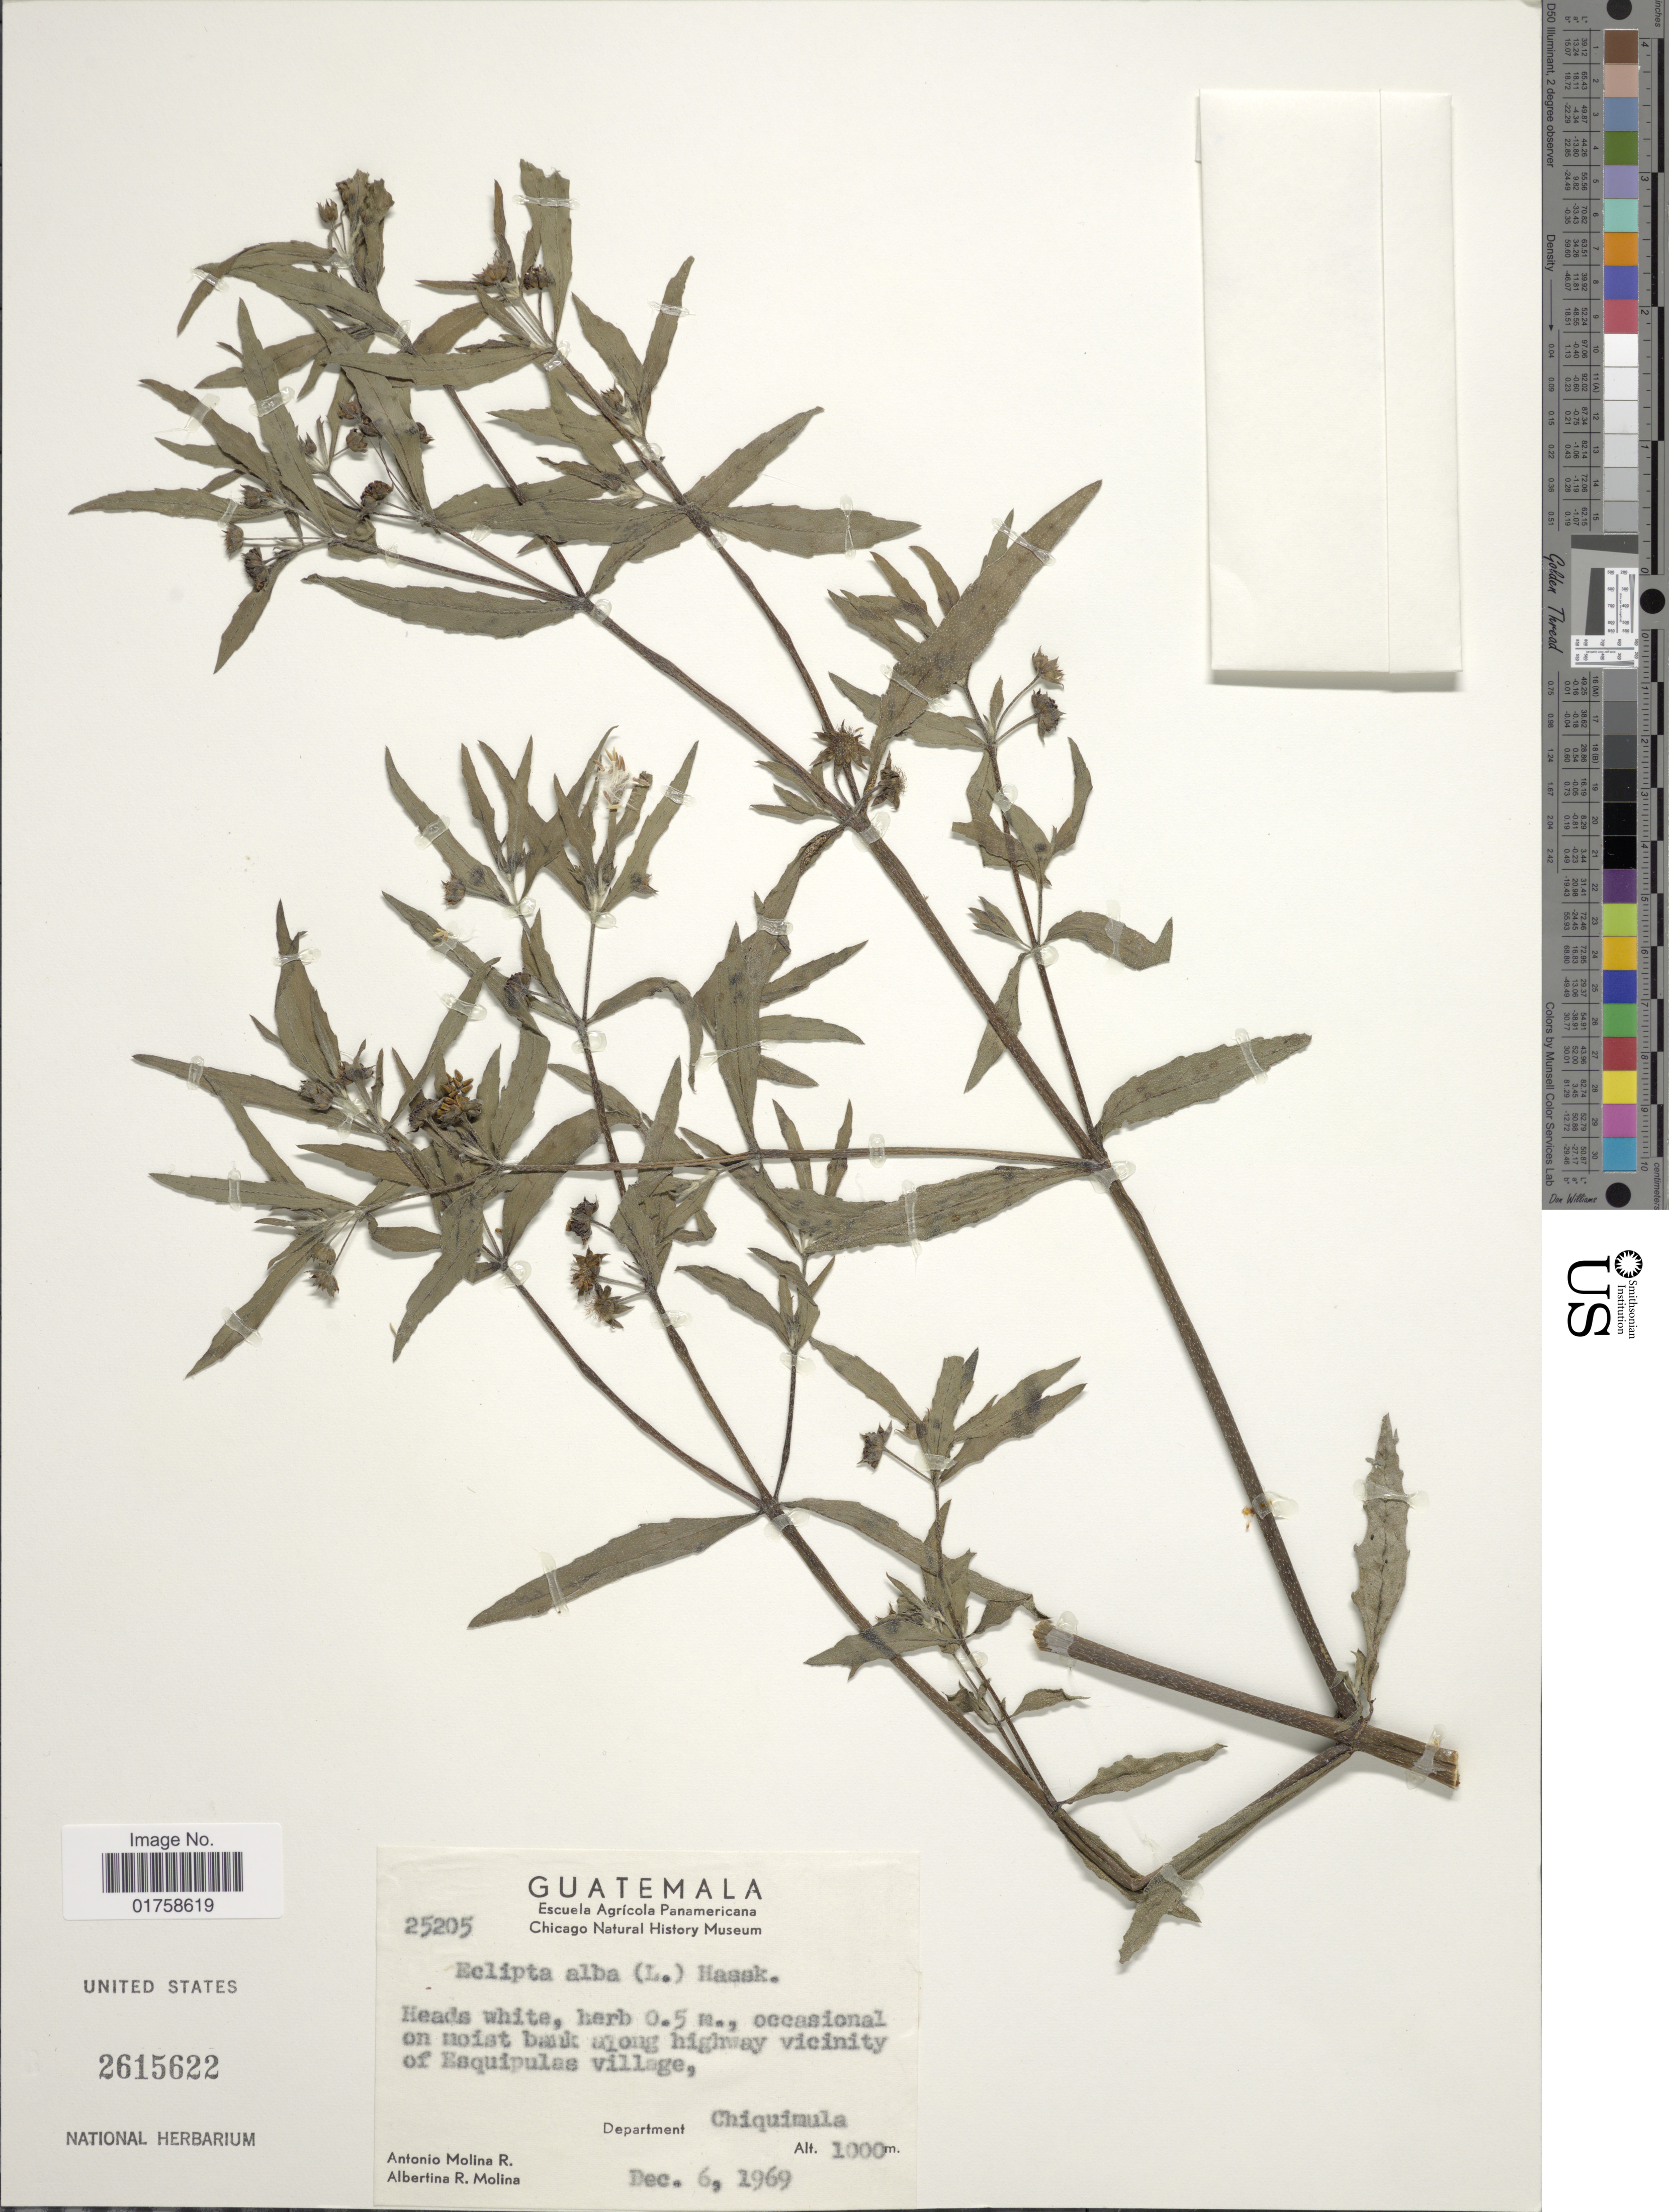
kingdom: Plantae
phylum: Tracheophyta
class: Magnoliopsida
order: Asterales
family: Asteraceae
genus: Eclipta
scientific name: Eclipta alba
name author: (L.) Hassk.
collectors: A. Molina R. & A. Molina R.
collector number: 25205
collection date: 1969-12-06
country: Guatemala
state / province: Chiquimula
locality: Guatemala. on moist bank along highway vicinity of Esquipulas village, Department Chiquimula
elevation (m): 1000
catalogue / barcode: US 2615622